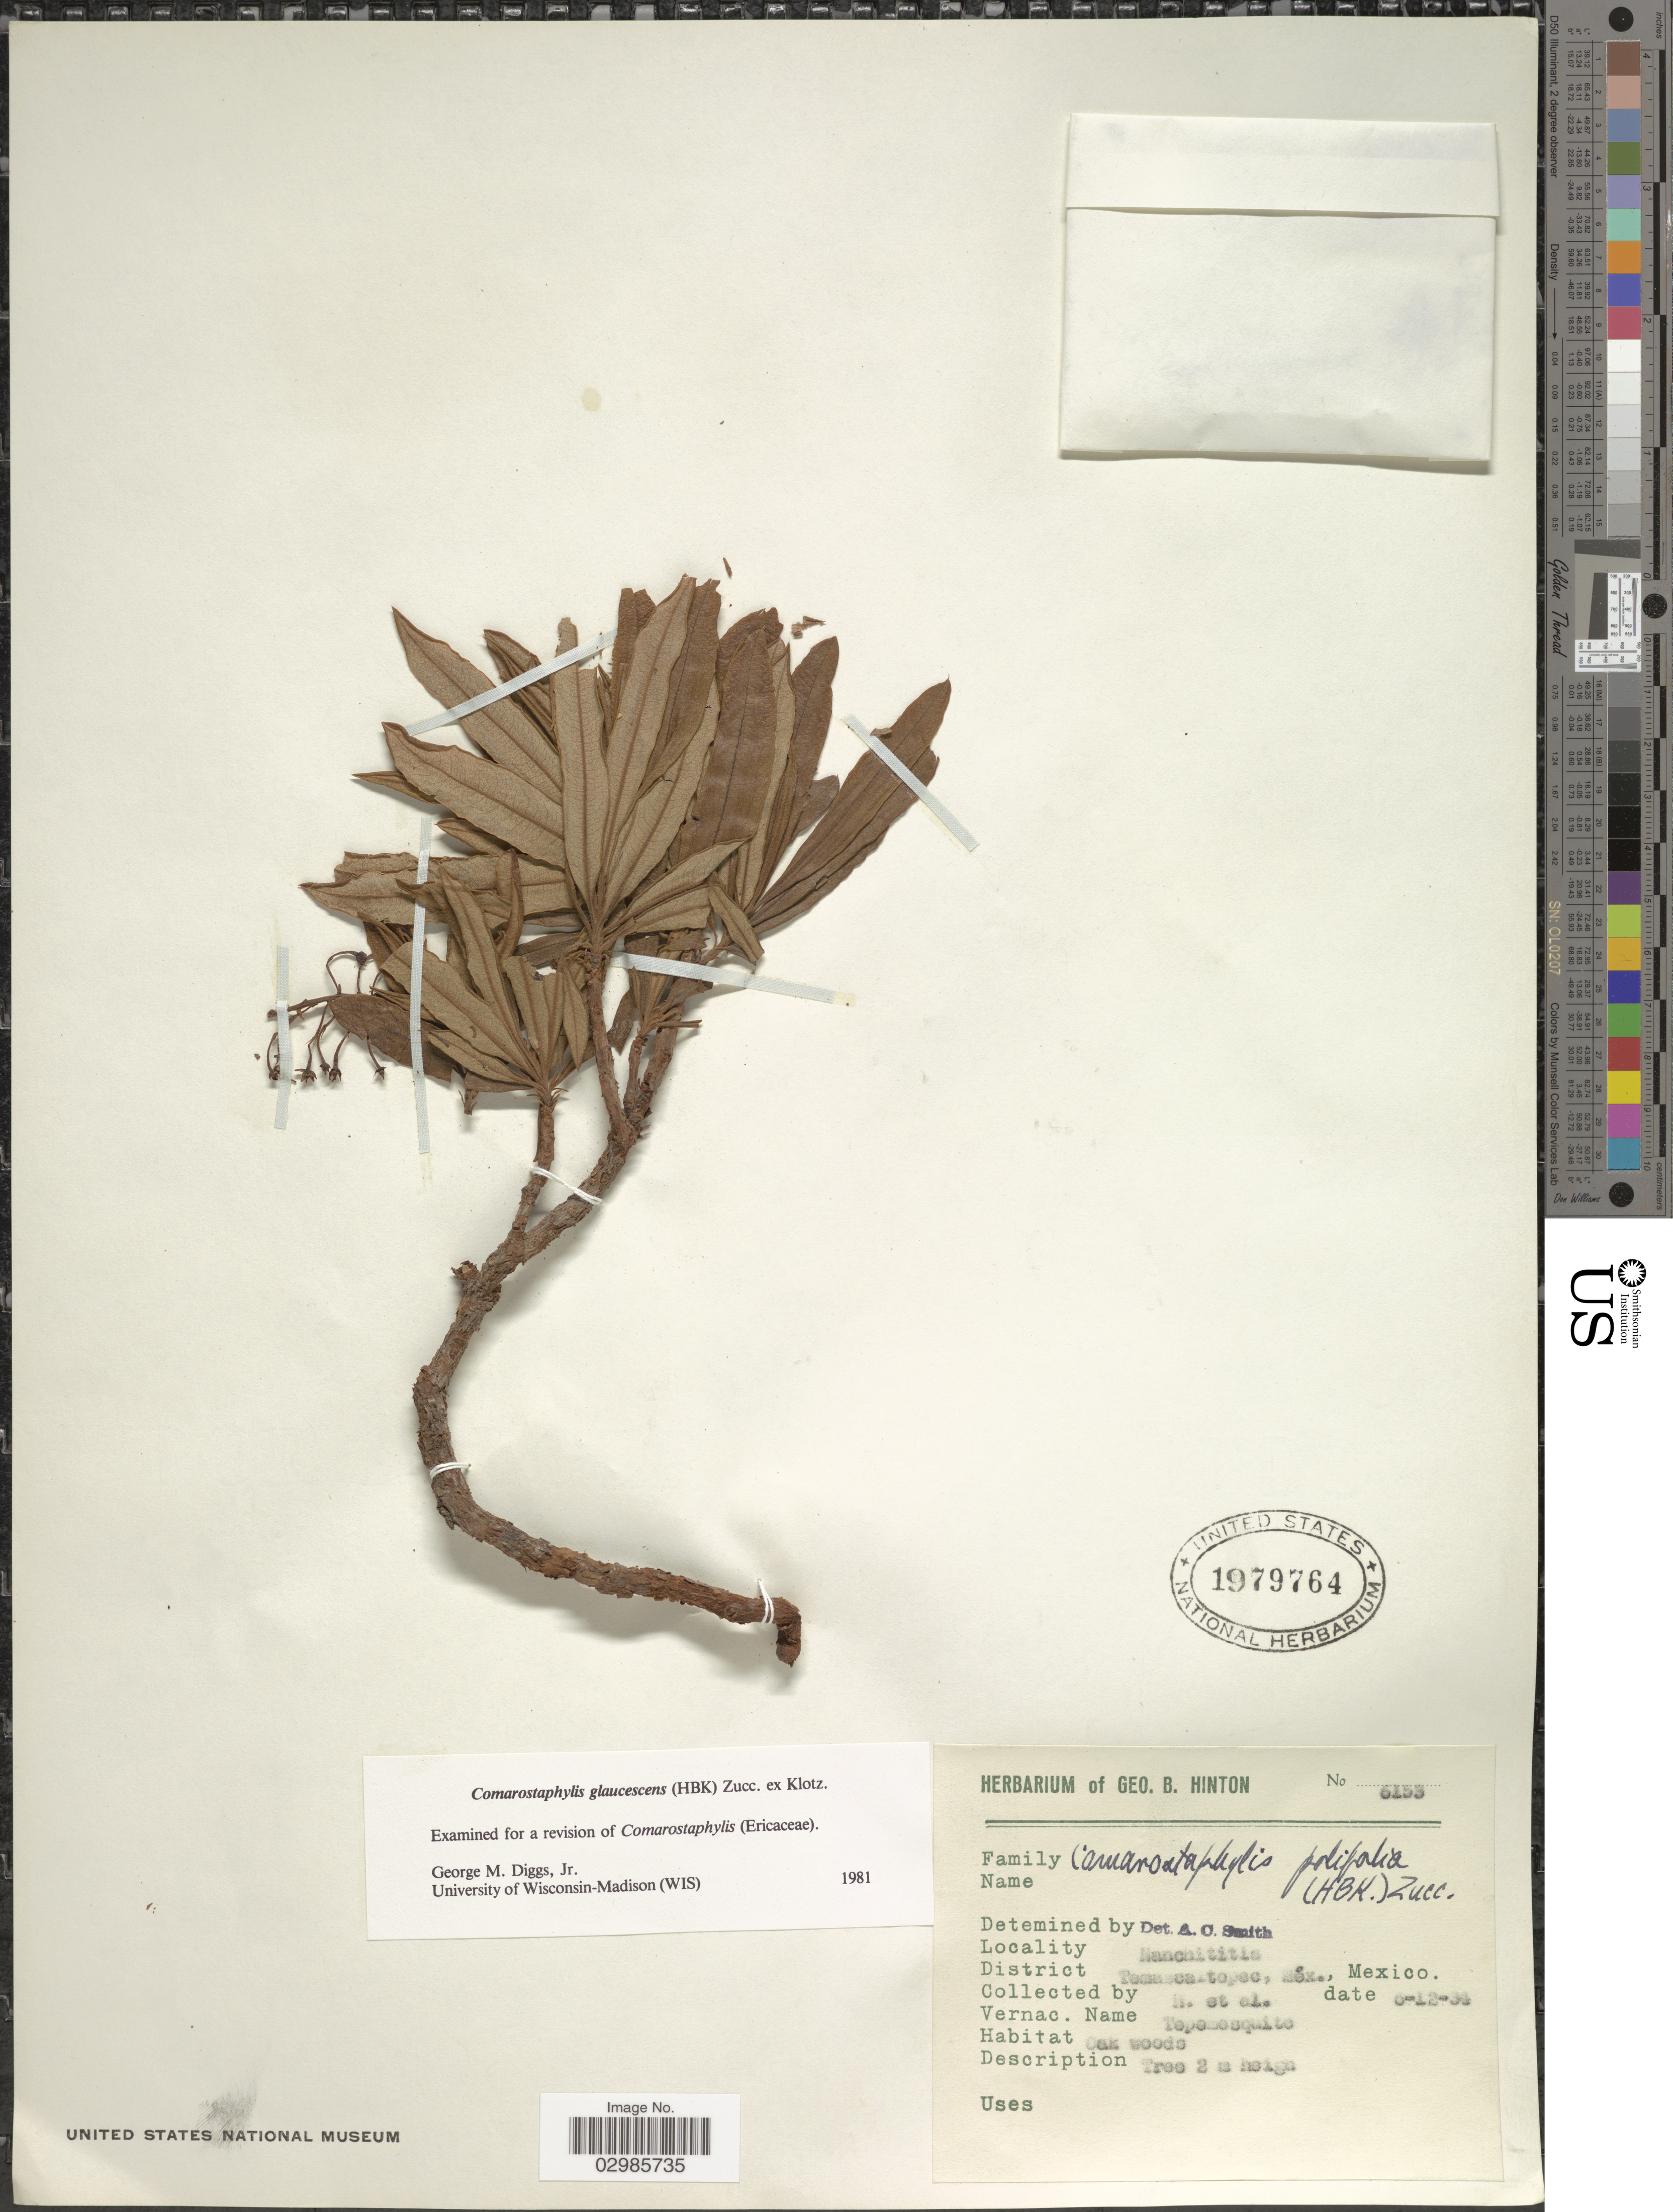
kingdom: Plantae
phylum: Tracheophyta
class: Magnoliopsida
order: Ericales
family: Ericaceae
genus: Comarostaphylis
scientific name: Comarostaphylis glaucescens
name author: (Kunth) Zucc. ex Klotzsch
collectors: G. B. Hinton & et al.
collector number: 6153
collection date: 1934-12-06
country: Mexico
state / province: México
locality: Nanachititla, District Temascaltepec, Méx.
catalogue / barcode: US 1979764